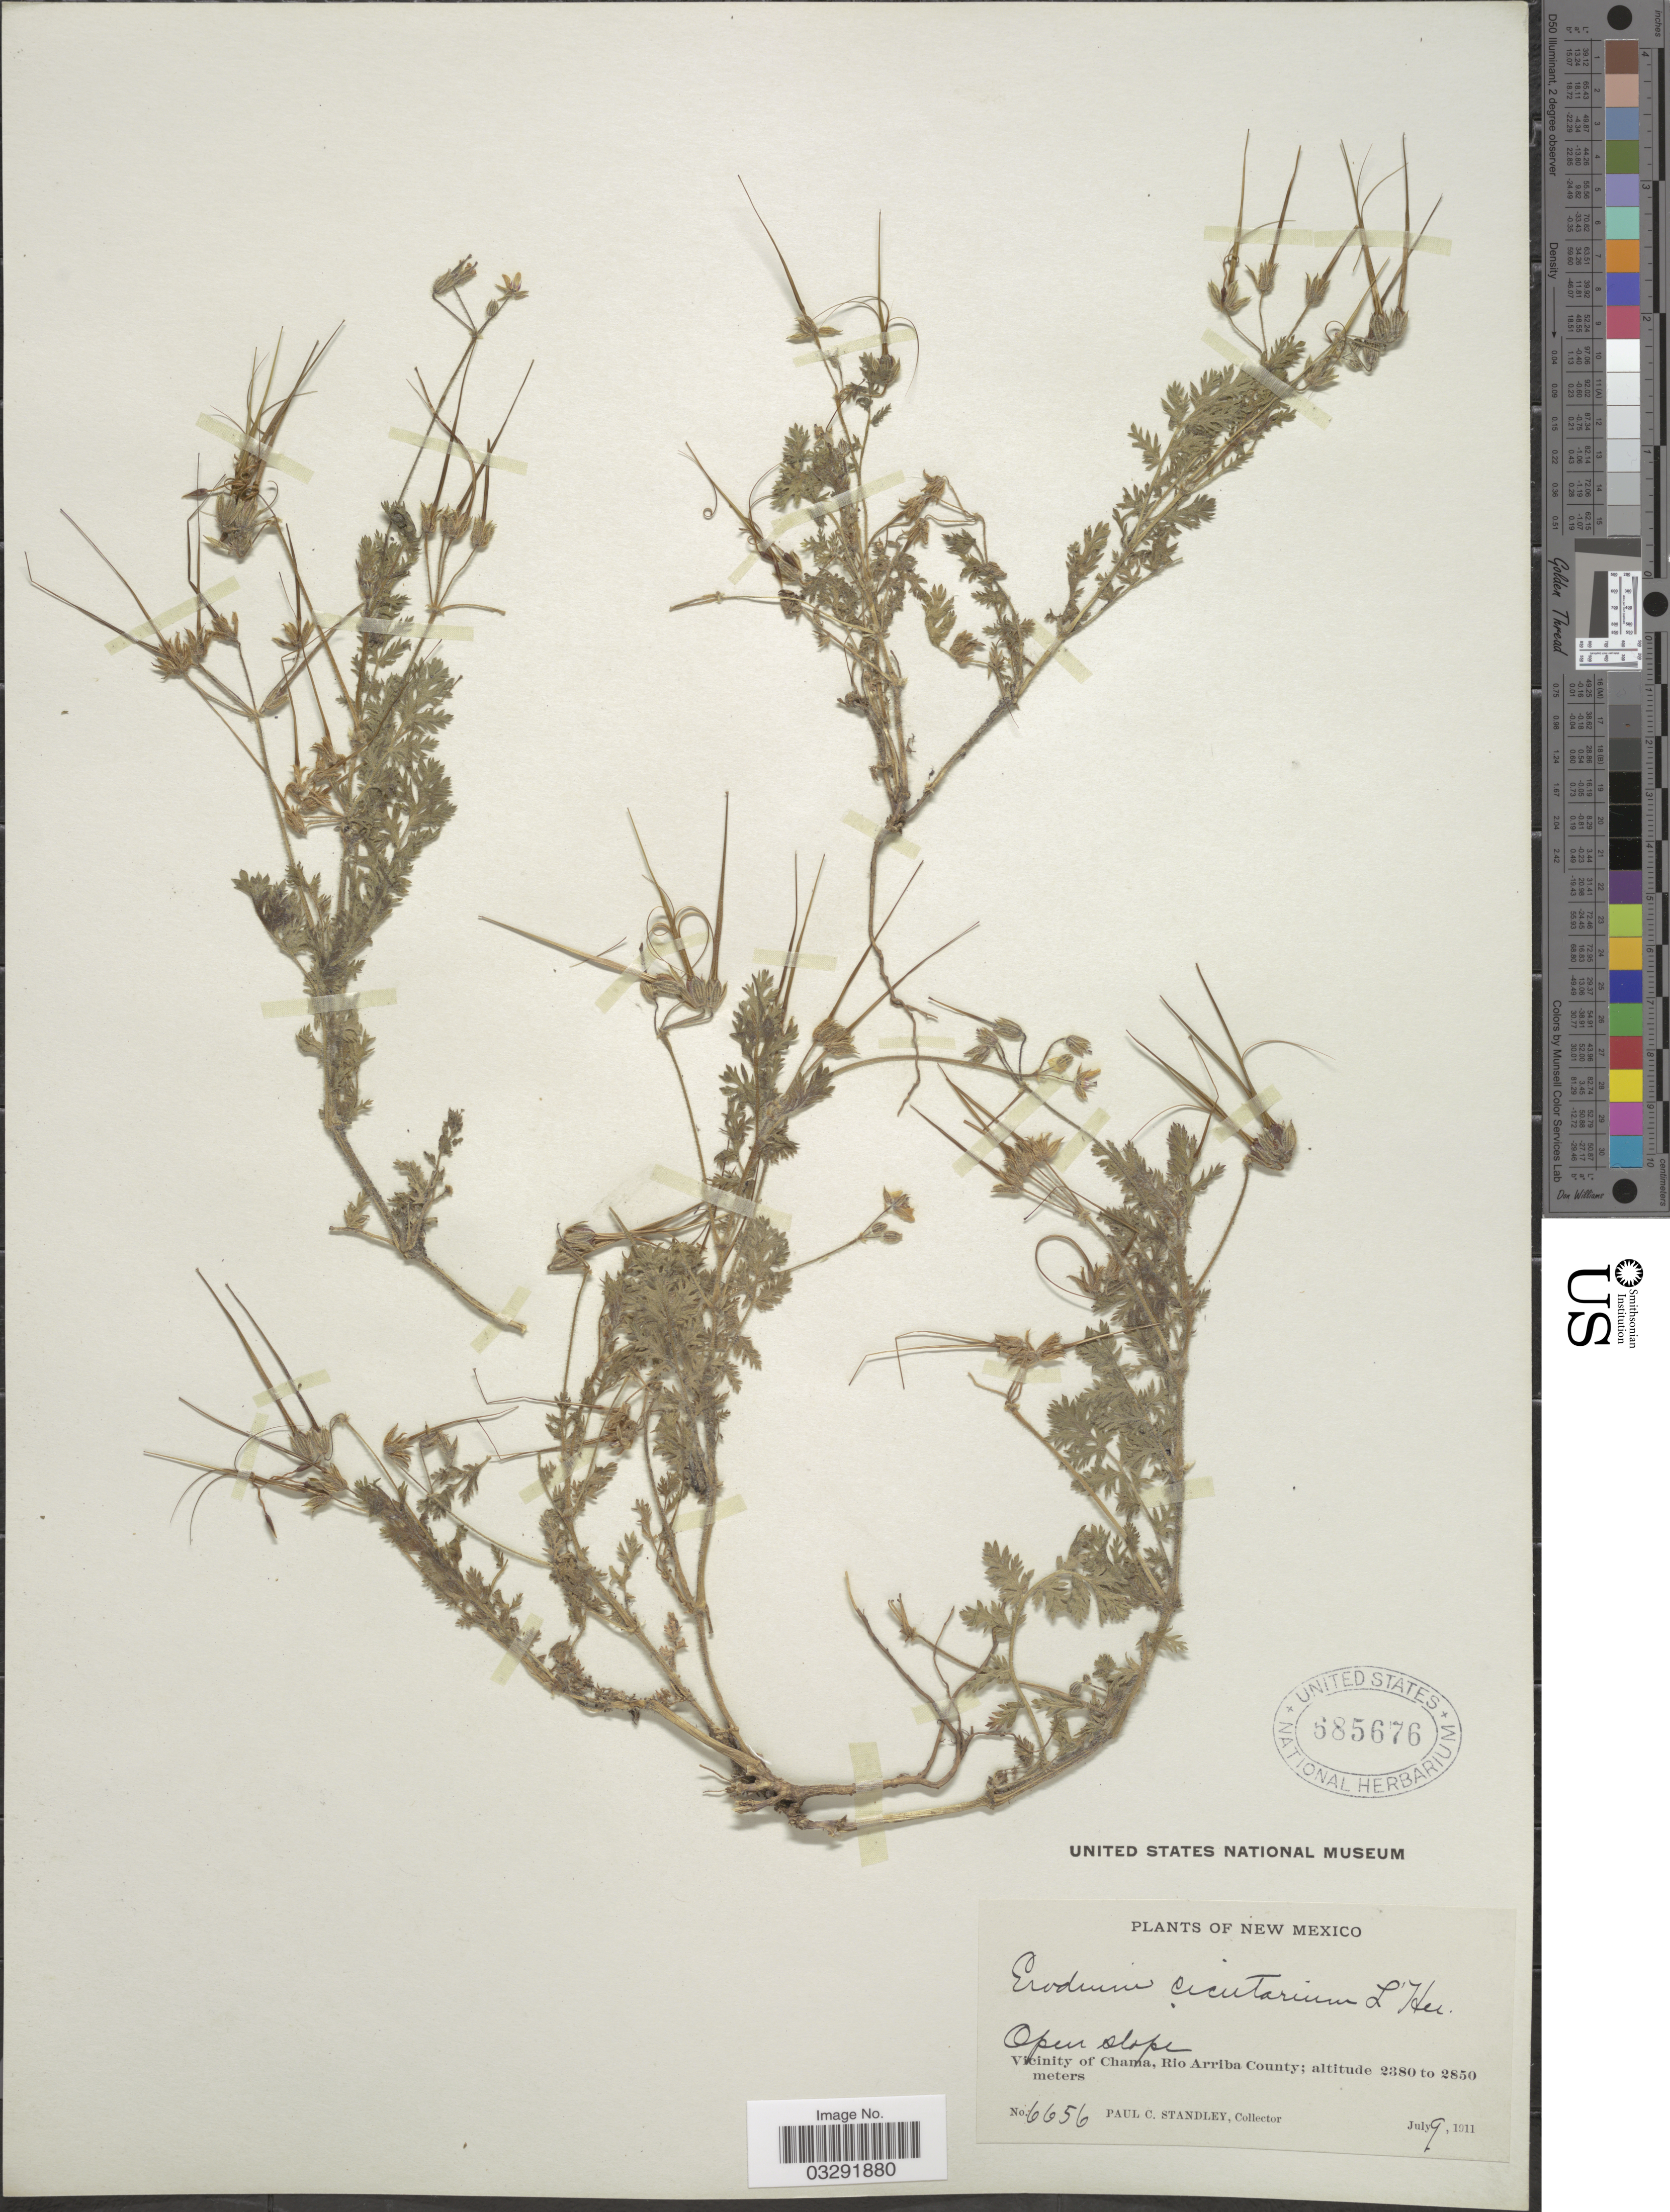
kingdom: Plantae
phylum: Tracheophyta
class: Magnoliopsida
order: Geraniales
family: Geraniaceae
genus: Erodium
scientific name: Erodium cicutarium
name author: (L.) L'Hér.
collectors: P. C. Standley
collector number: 6656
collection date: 1911-07-09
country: United States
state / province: New Mexico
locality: Vicinity of Chama, Rio Arriba County.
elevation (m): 2380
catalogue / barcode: US 685676